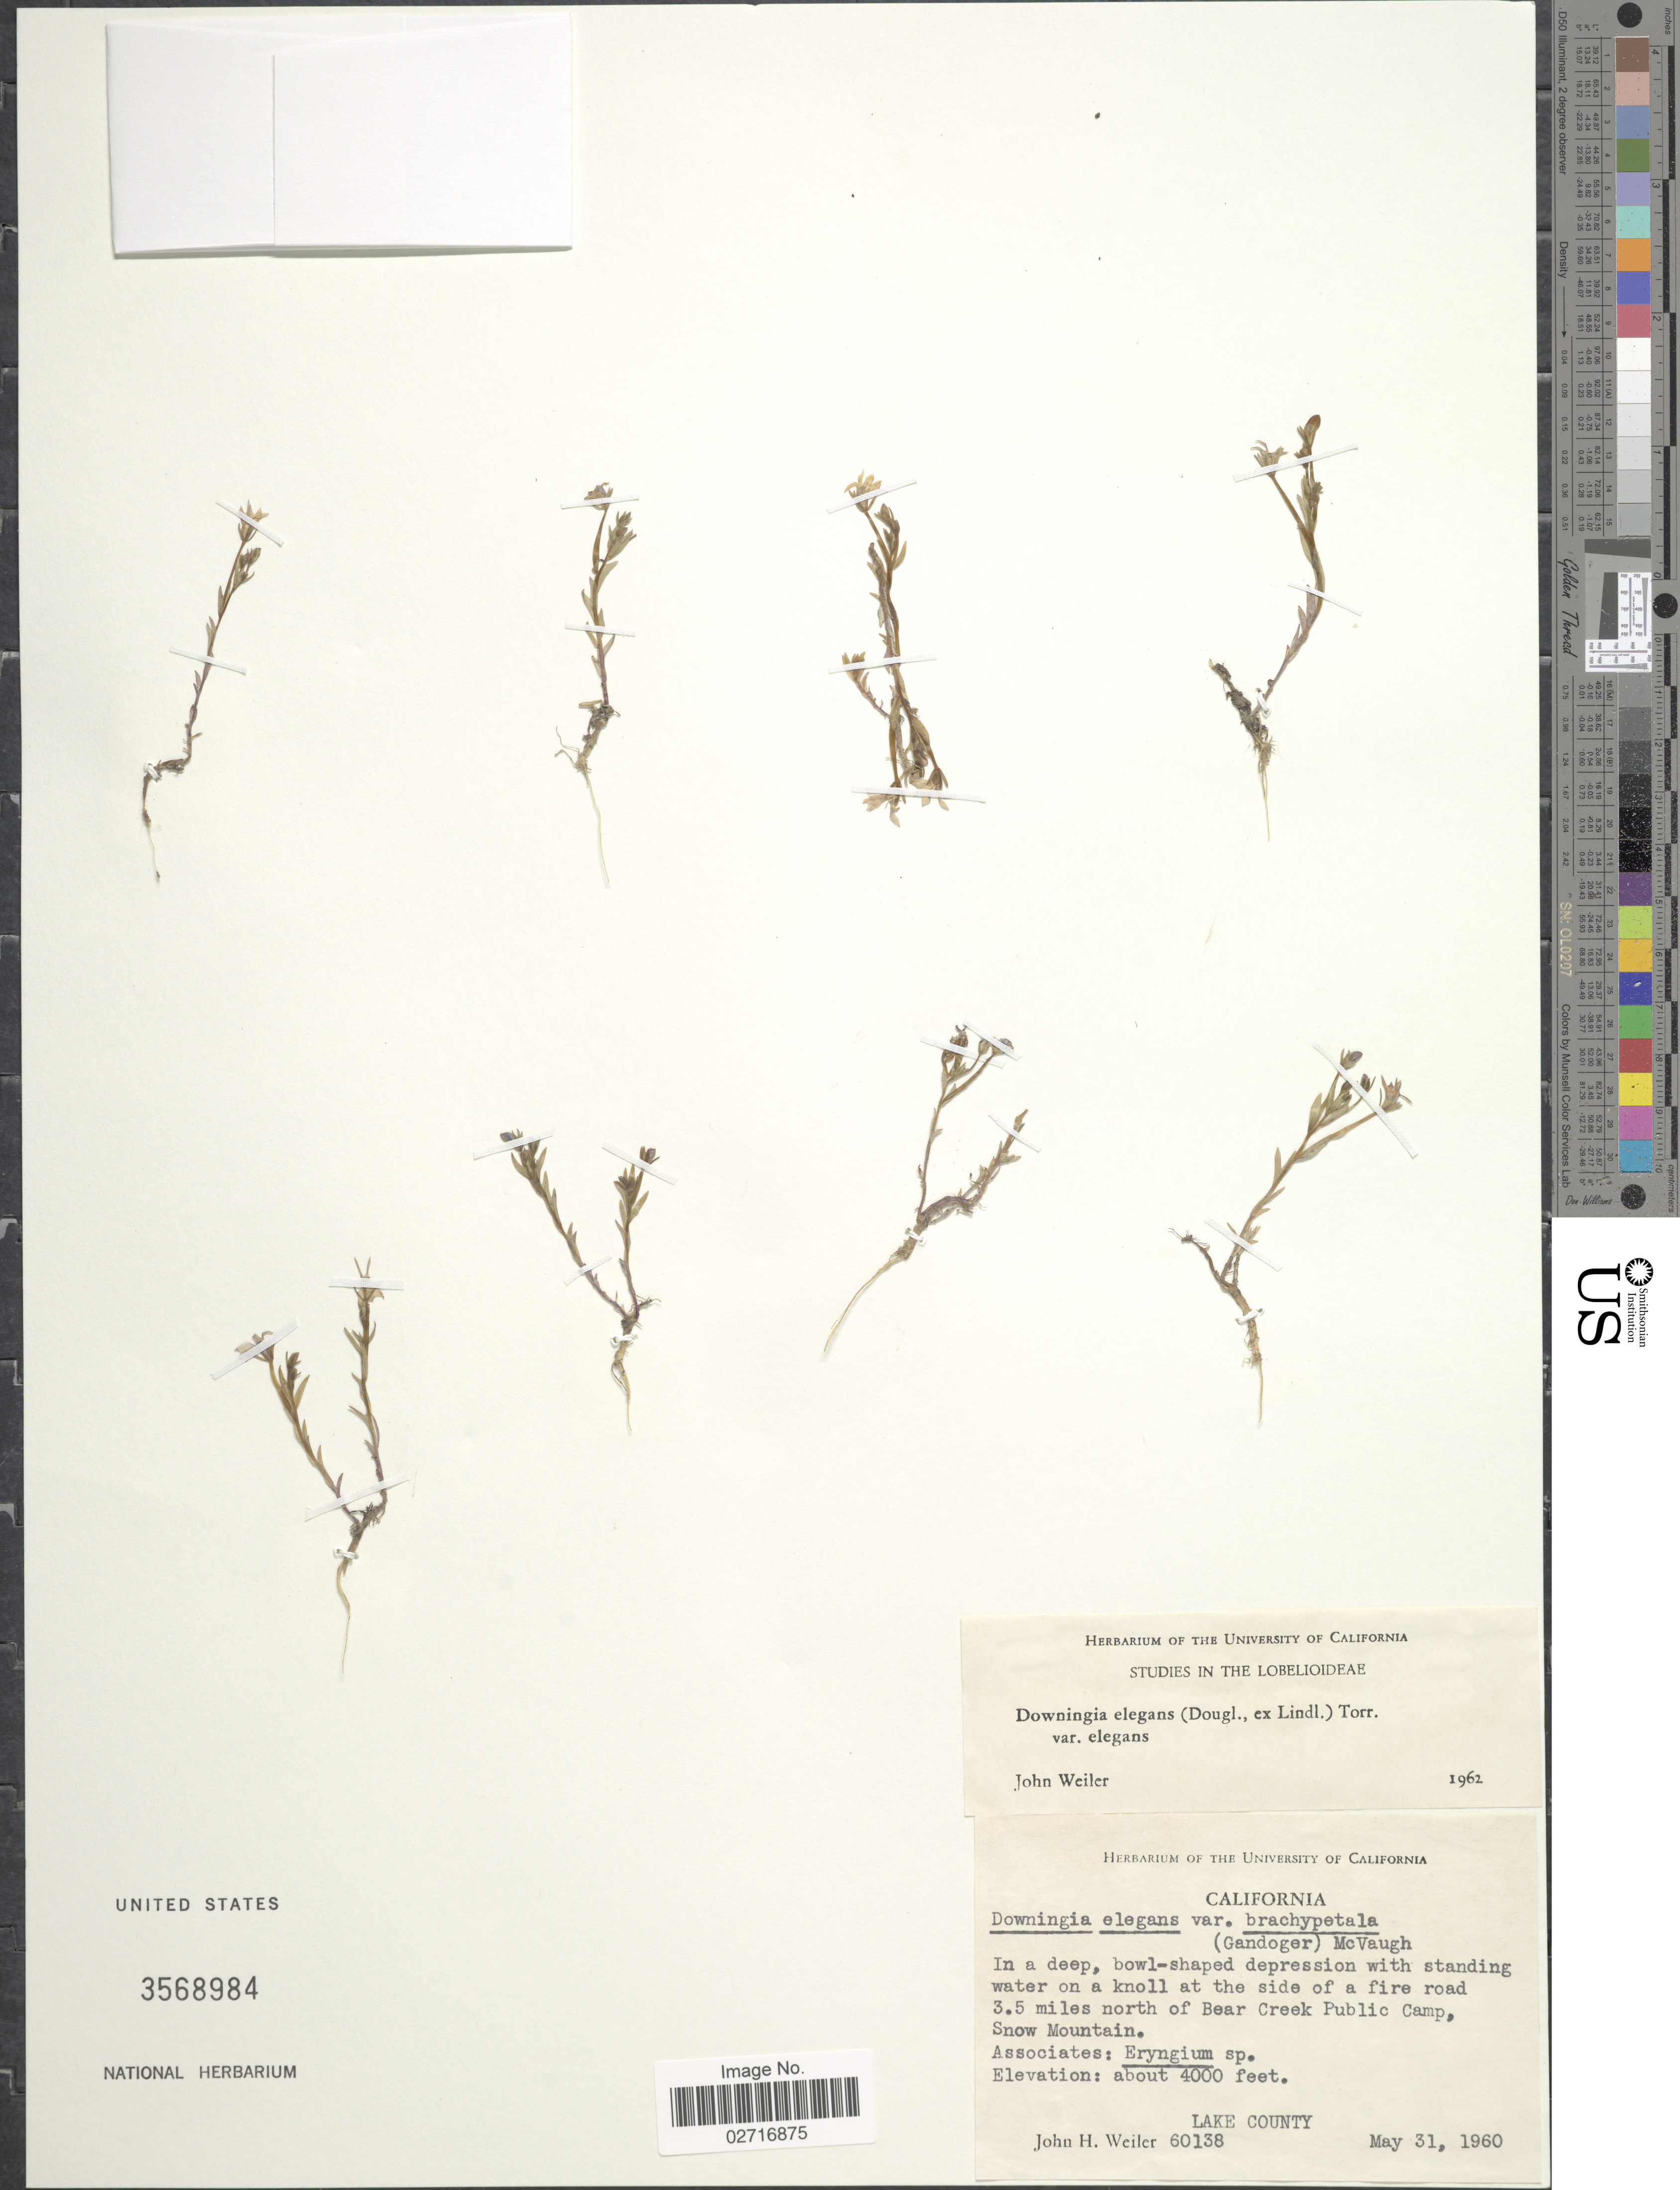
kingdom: Plantae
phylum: Tracheophyta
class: Magnoliopsida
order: Asterales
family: Campanulaceae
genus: Downingia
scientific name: Downingia elegans var. elegans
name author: (Douglas ex Lindl.) Torr. ex A. Gray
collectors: J. H. Weiler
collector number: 60138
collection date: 1960-05-31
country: United States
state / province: California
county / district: Lake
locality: In a deep depression with standing water on a knoll at the side of a fire road 3.5 miles north of Bear Creek Public Camp, Snow Mountain, Lake County.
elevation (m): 1219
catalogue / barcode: US 3568984